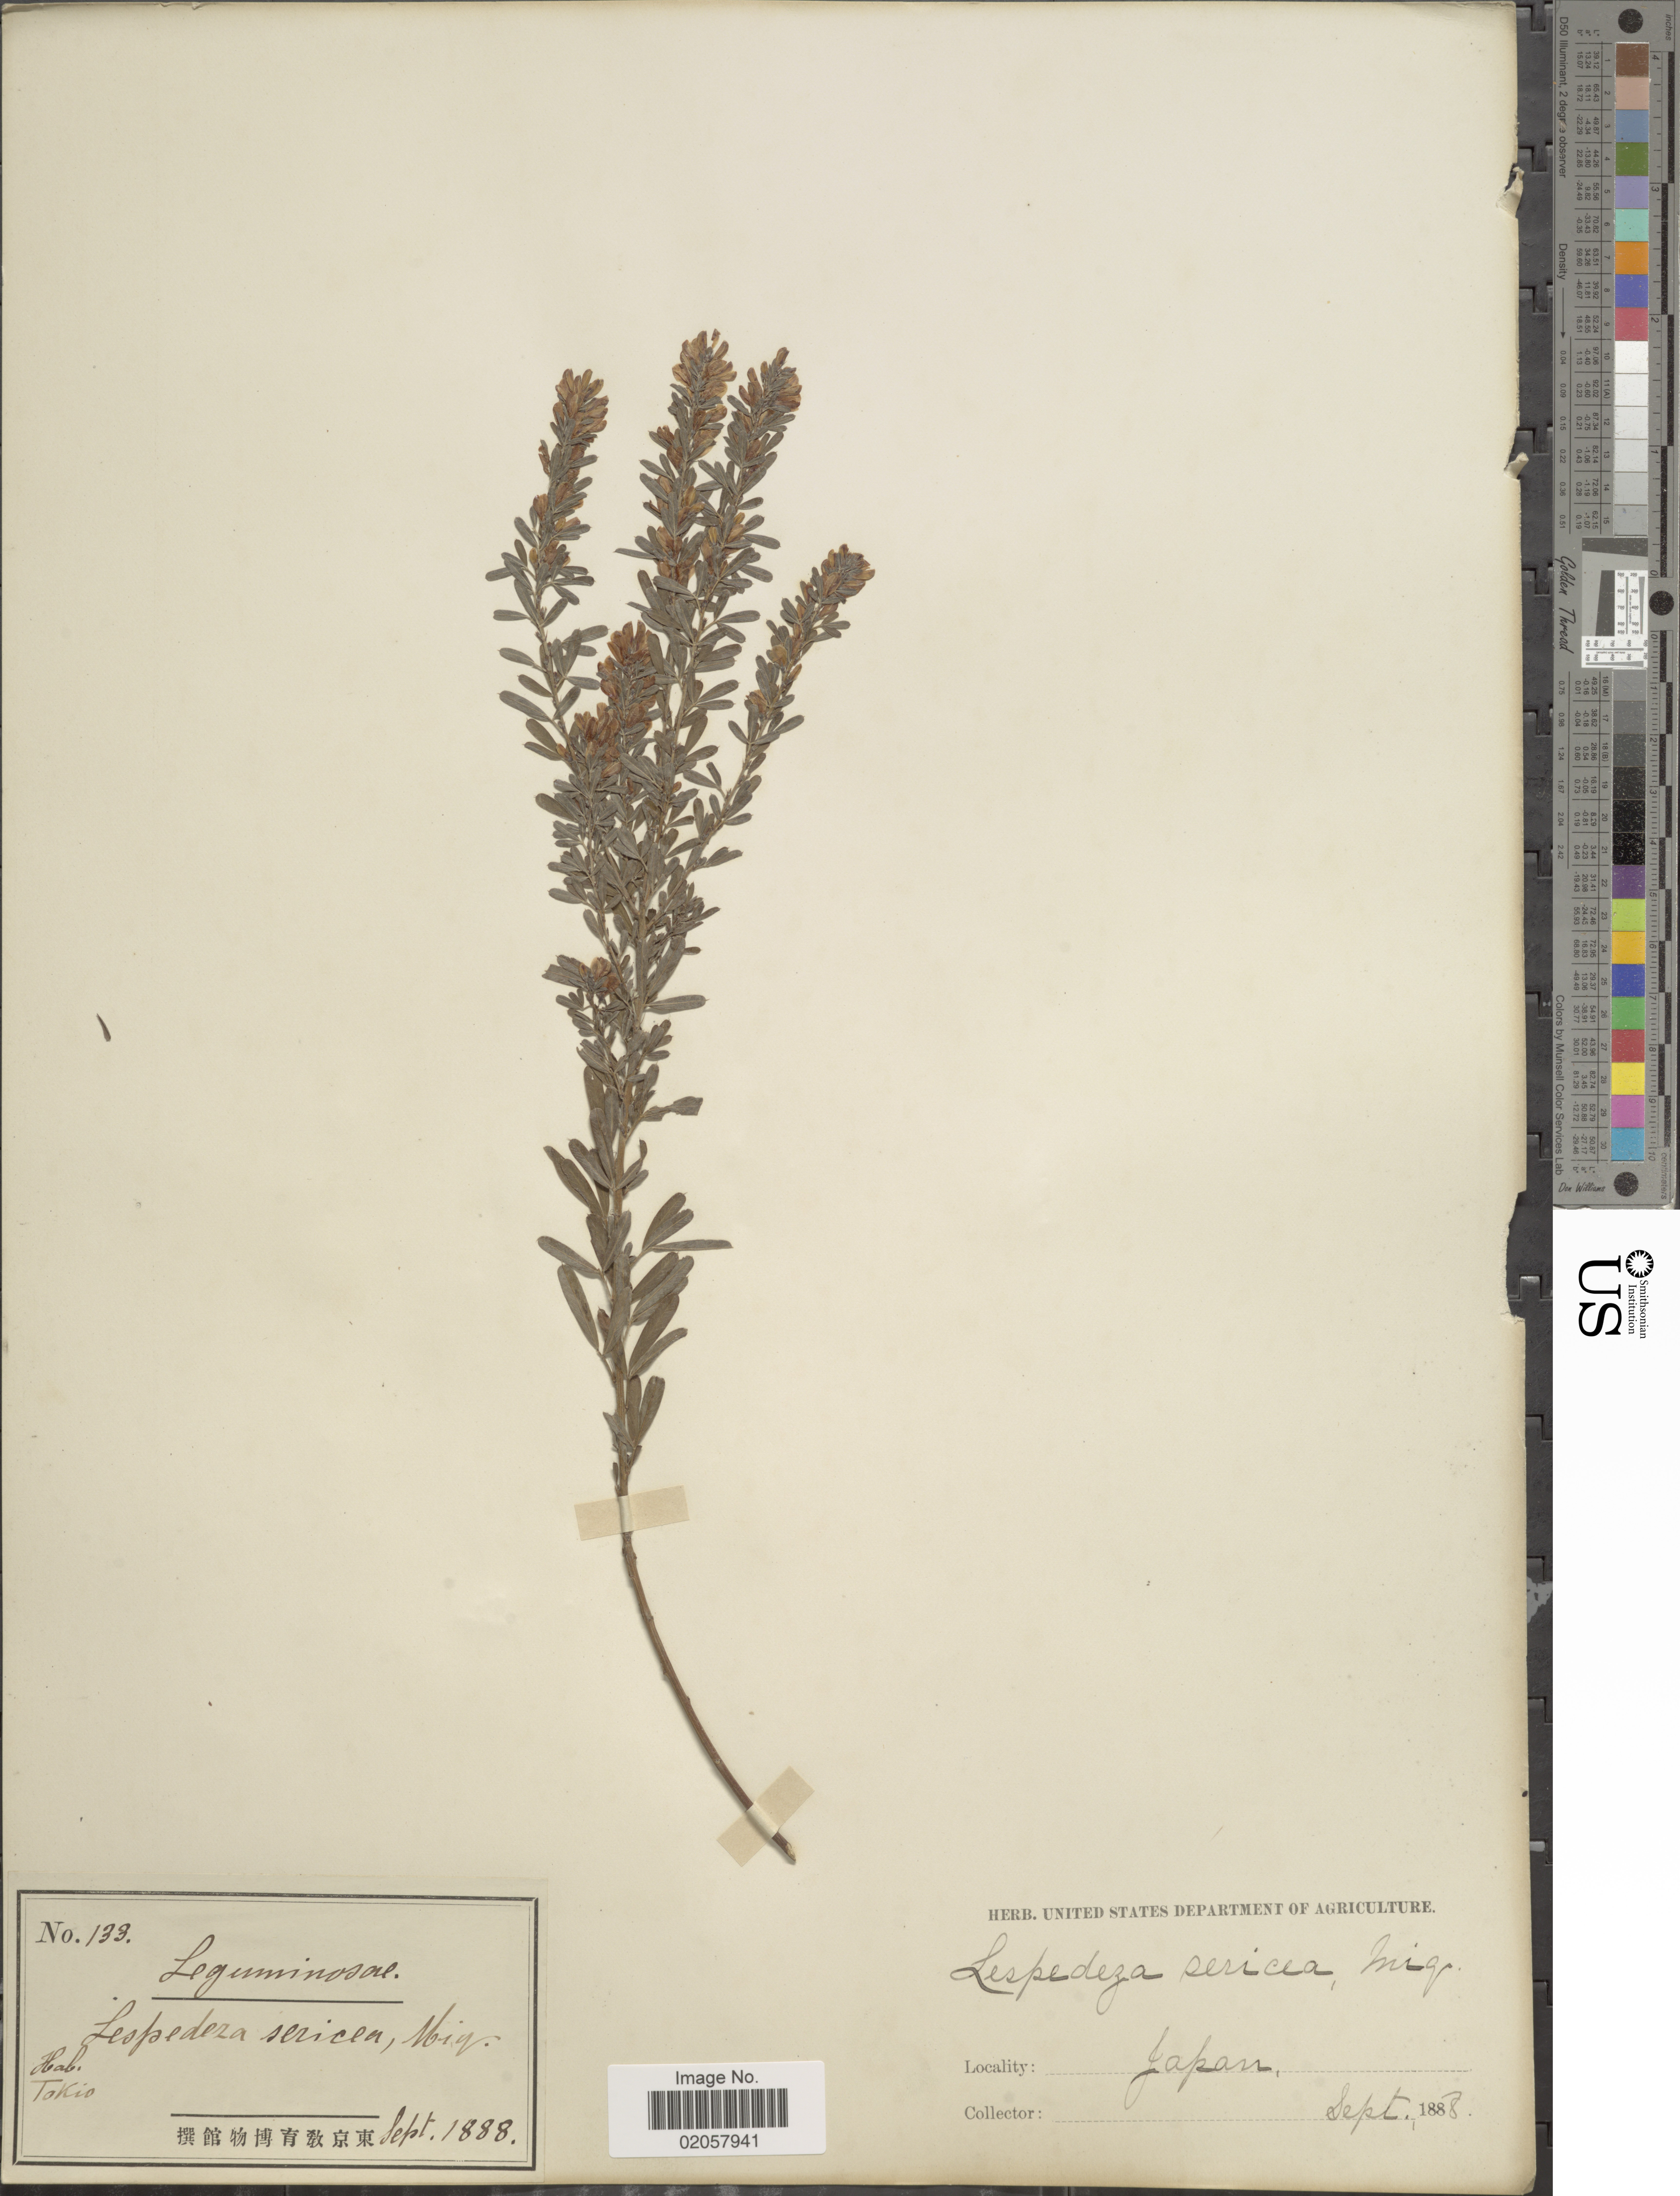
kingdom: Plantae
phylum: Tracheophyta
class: Magnoliopsida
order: Fabales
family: Fabaceae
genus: Lespedeza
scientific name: Lespedeza cuneata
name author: (Dum. Cours.) G. Don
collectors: ex herb. U. S. Department of Agriculture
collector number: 133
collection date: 1888-09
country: Japan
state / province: Tokyo, Federal City of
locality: Tokio